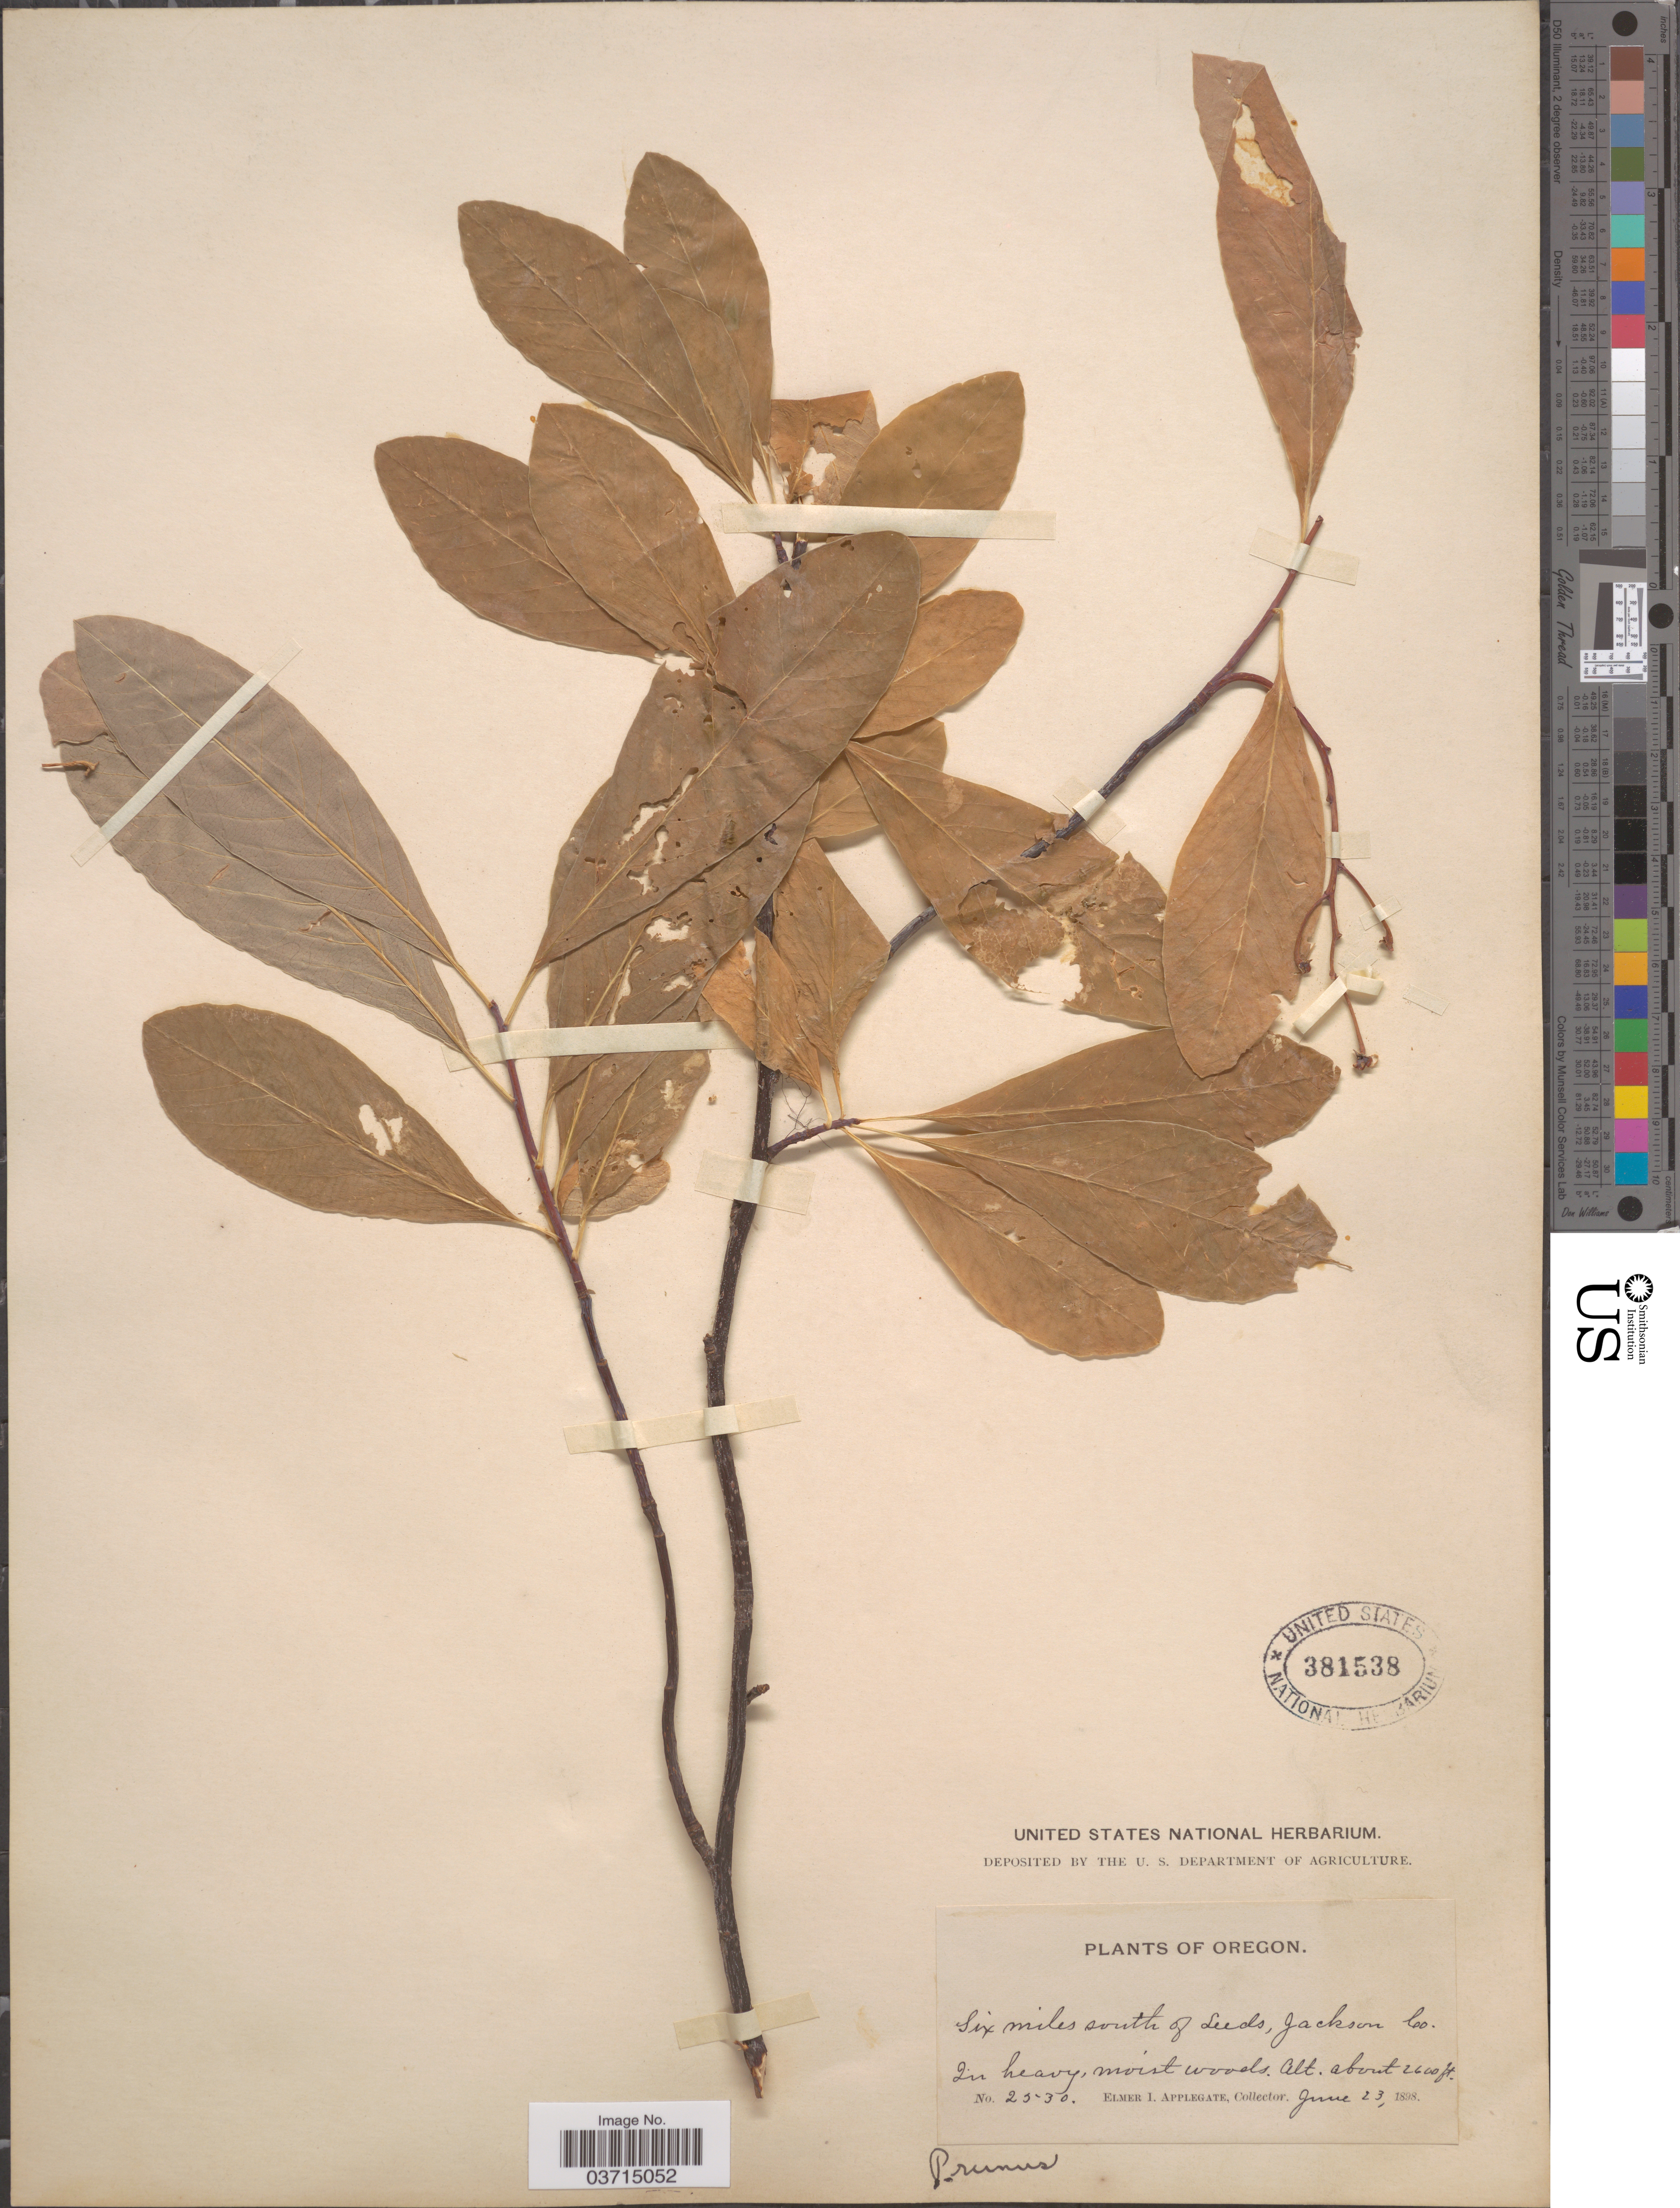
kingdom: Plantae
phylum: Tracheophyta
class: Magnoliopsida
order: Rosales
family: Rosaceae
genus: Oemleria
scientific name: Oemleria cerasiformis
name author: (Torr. & A. Gray ex Hook. & Arn.) J.W. Landon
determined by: Strong, Mark T., (BOT), Smithsonian Institution - National Museum of Natural History (UNITED STATES)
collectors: E. I. Applegate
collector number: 2530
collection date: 1898-06-23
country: United States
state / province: Oregon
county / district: Jackson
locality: Six miles south of Leeds, Jackson Co.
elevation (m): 792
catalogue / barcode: US 381538